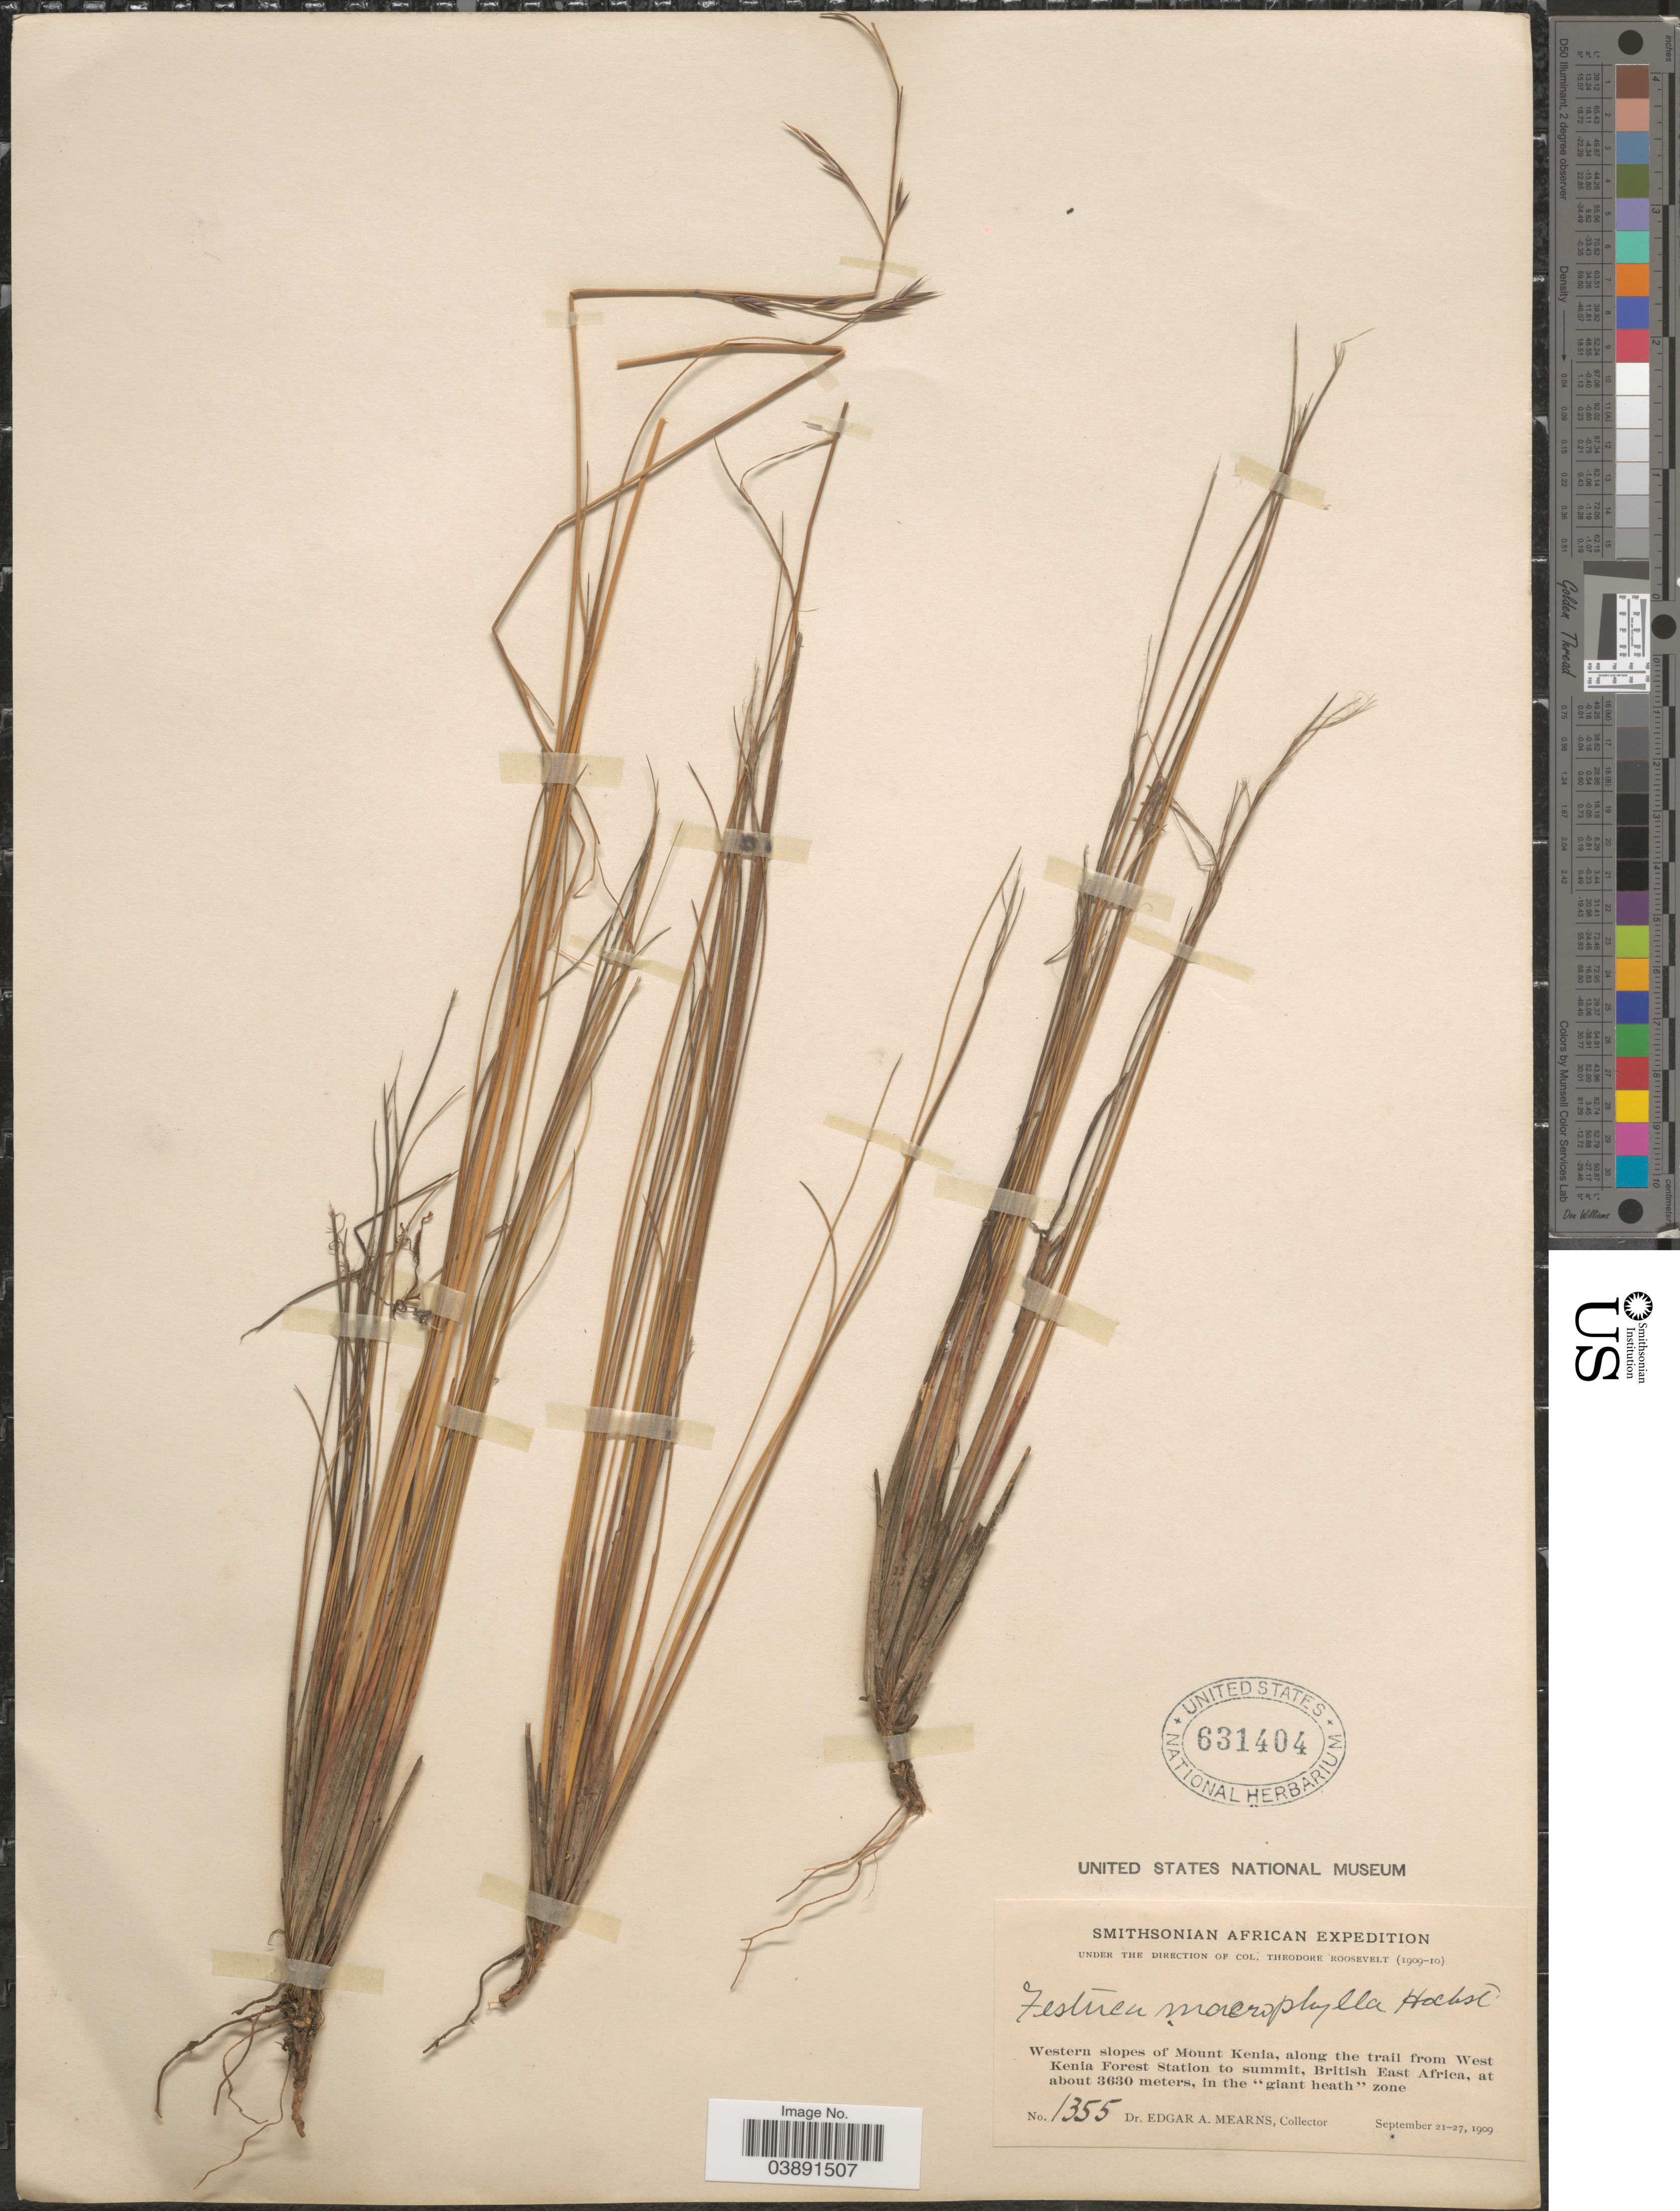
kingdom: Plantae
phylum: Tracheophyta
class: Liliopsida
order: Poales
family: Poaceae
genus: Festuca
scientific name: Festuca macrophylla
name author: Hochst. ex A. Rich.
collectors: E. A. Mearns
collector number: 1355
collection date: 1909-09-21/1909-09-27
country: Kenya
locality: Western slopes of Mount Kenia, along the trail from West Kenia Forest Station to summit, British East Africa, in the "giant heath" zone.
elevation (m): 3630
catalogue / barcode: US 631404